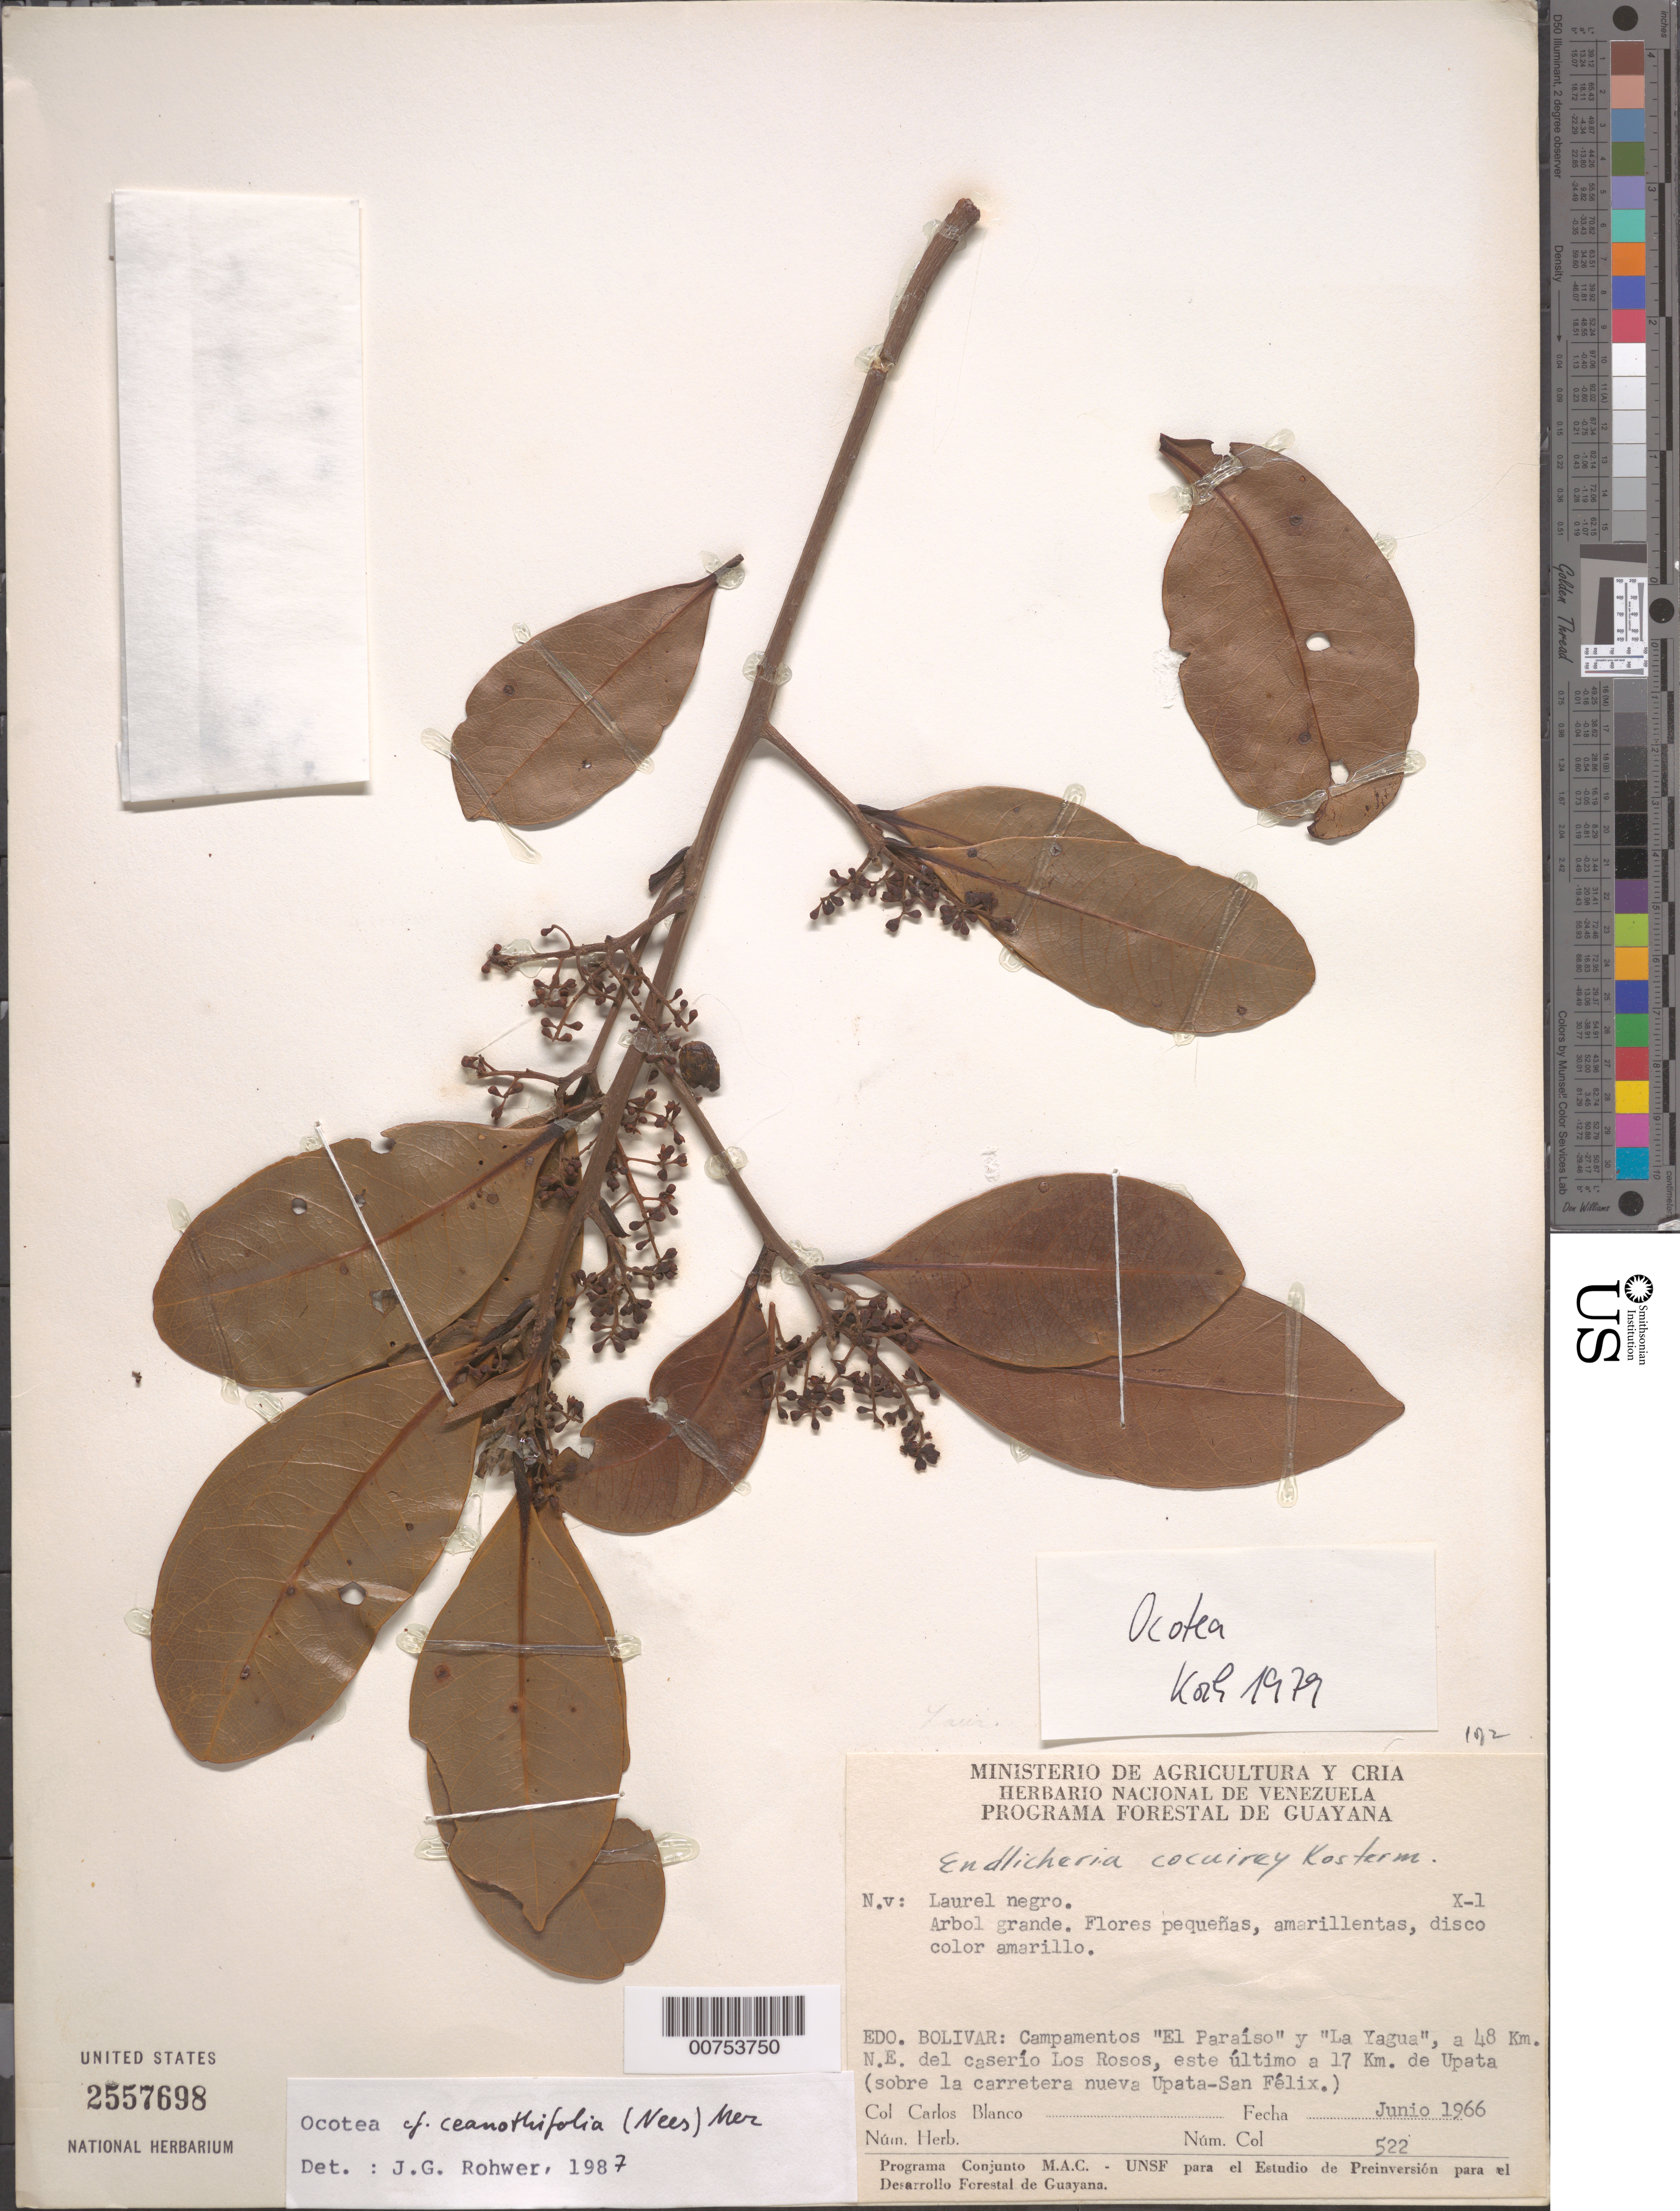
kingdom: Plantae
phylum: Tracheophyta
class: Magnoliopsida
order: Laurales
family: Lauraceae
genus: Ocotea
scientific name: Ocotea ceanothifolia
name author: (Nees) Mez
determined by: Rohwer, J. G.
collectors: C. A. Blanco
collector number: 522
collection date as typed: Jun-66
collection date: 1966-06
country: Venezuela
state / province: Bolívar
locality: Campamentos "El Paraiso" y "La Yagua", 48 km NE del caserío Los Rosos, 17 km E de Upata (sobre la carretera neuva Upata-San Felix)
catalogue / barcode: US 2557698